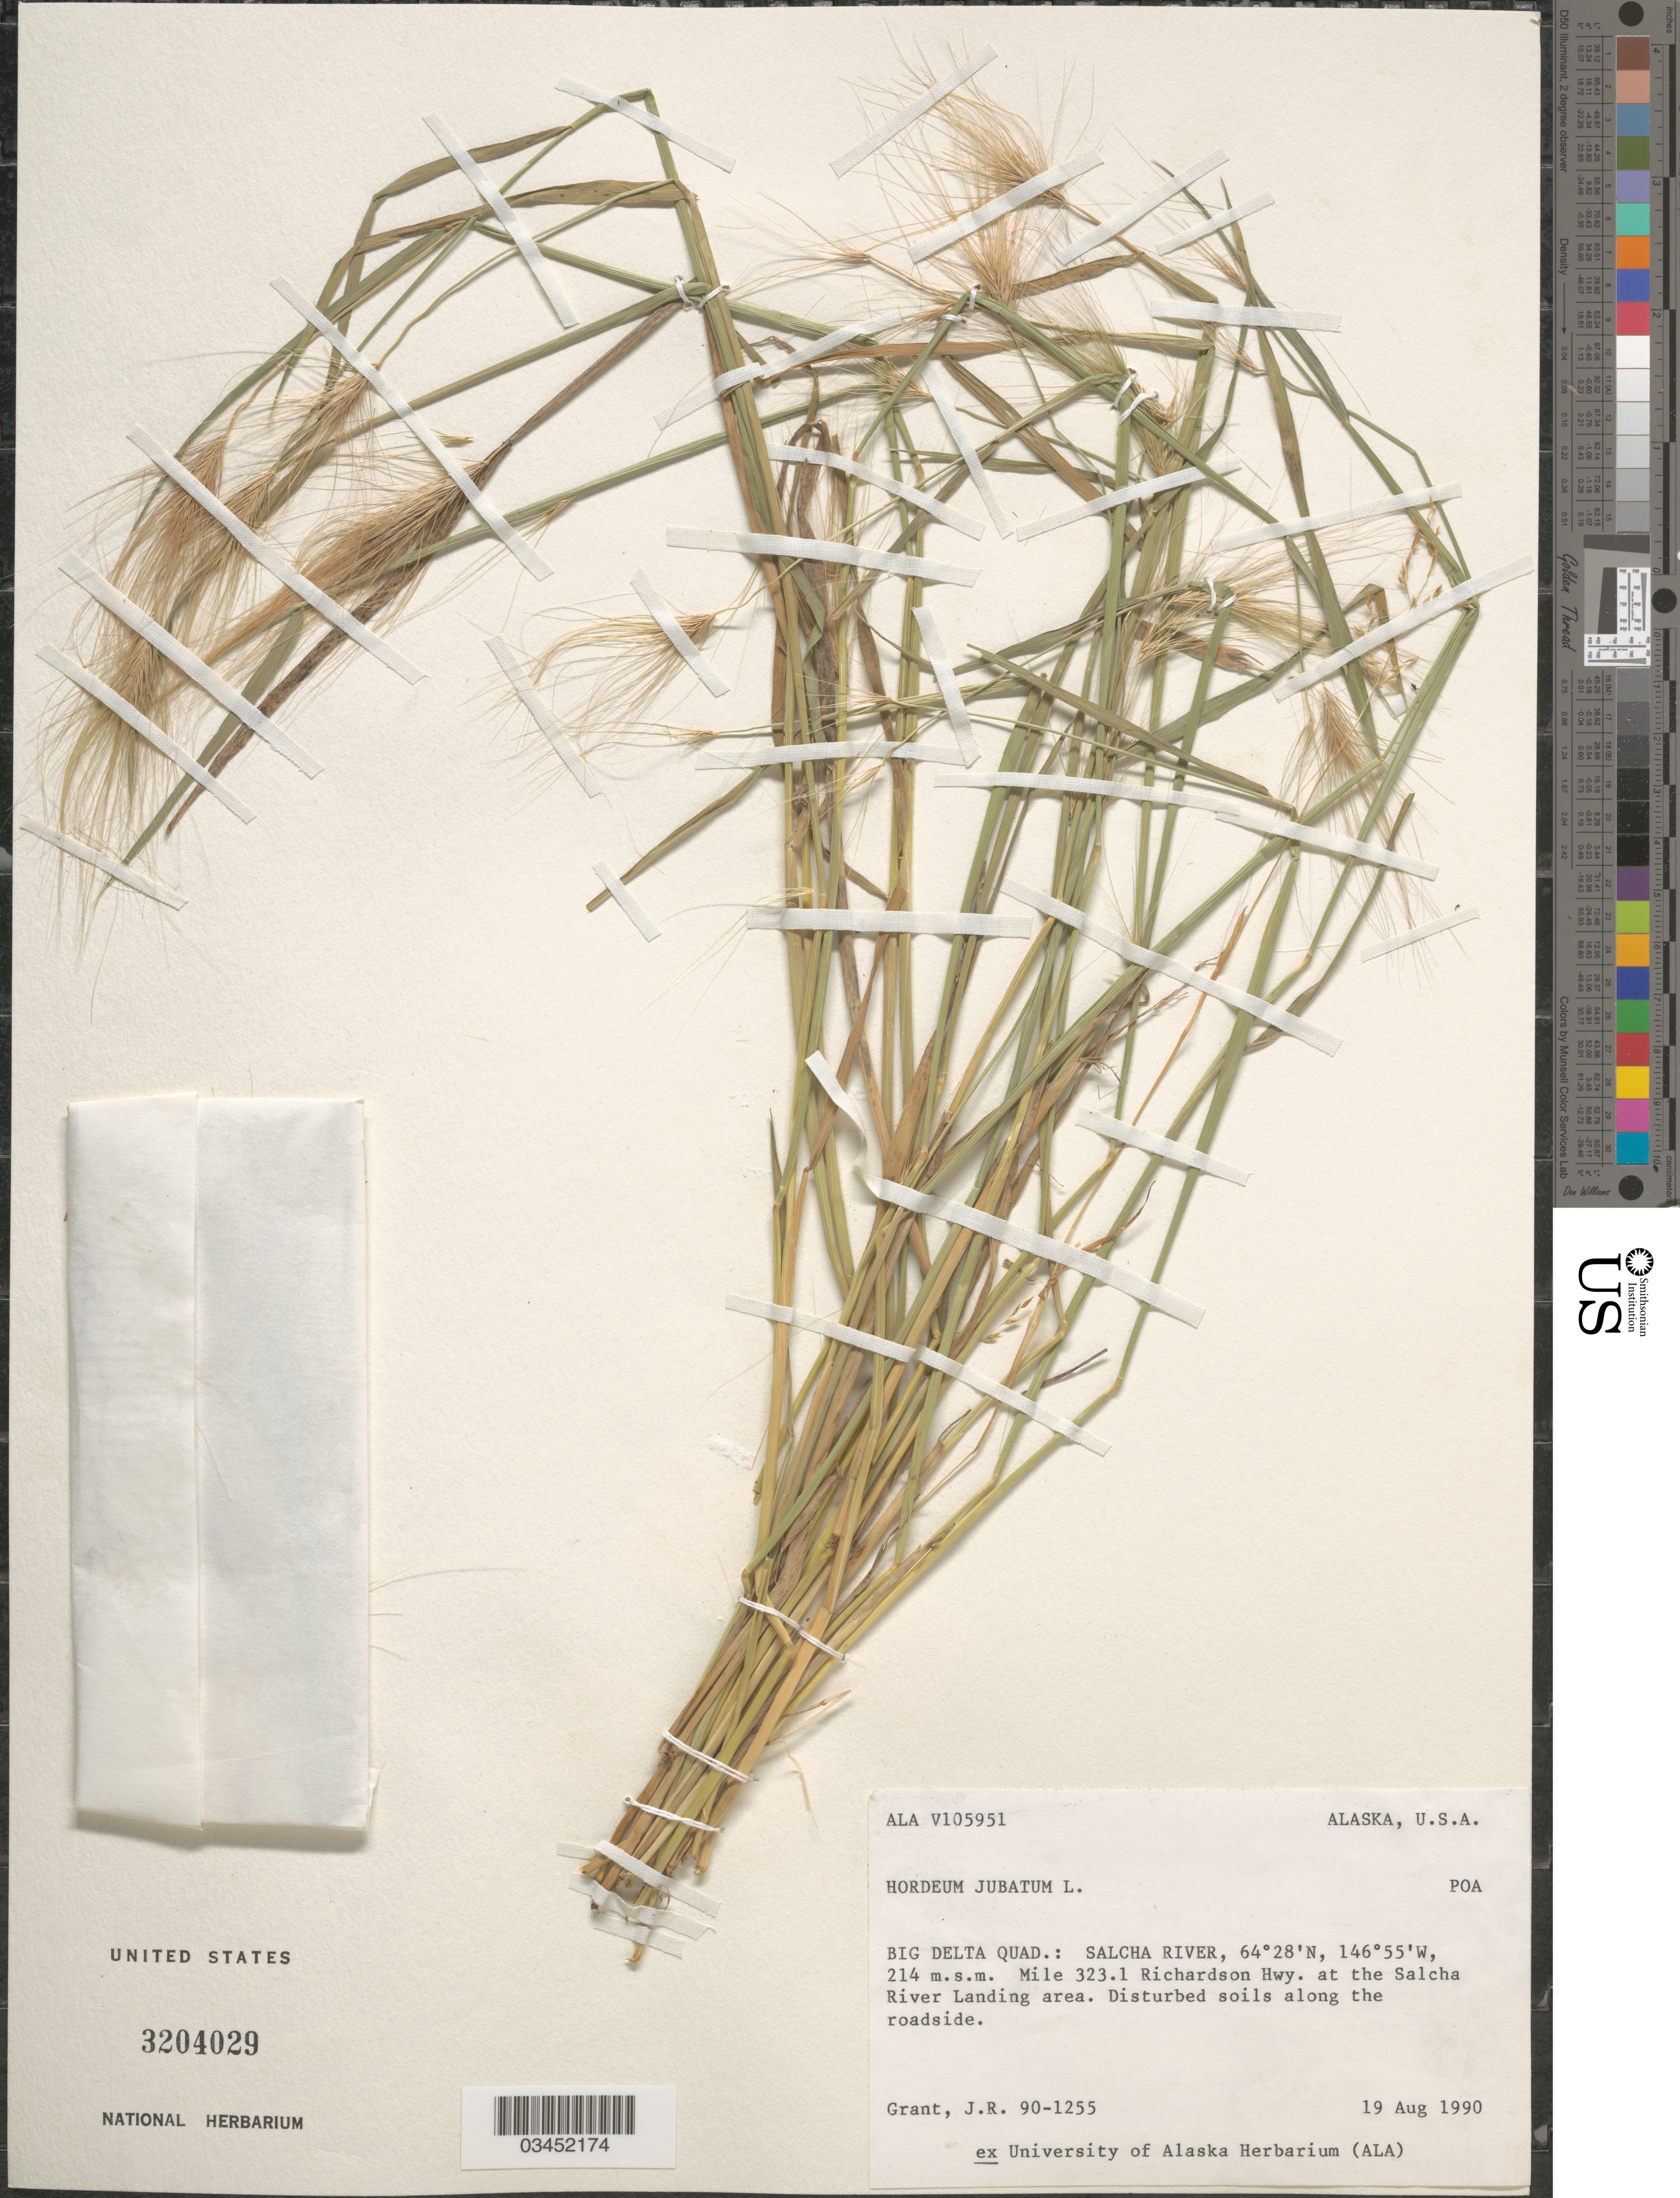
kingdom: Plantae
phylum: Tracheophyta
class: Liliopsida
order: Poales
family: Poaceae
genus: Hordeum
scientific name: Hordeum jubatum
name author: L.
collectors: J. Grant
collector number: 90-1255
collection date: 1990-08-19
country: United States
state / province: Alaska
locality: Big Delta Quad.: Salcha River. Mile 323.1 Richardson Hwy. at the Salcha River Landing area. Disturbed soils along the roadside.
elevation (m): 214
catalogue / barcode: US 3204029